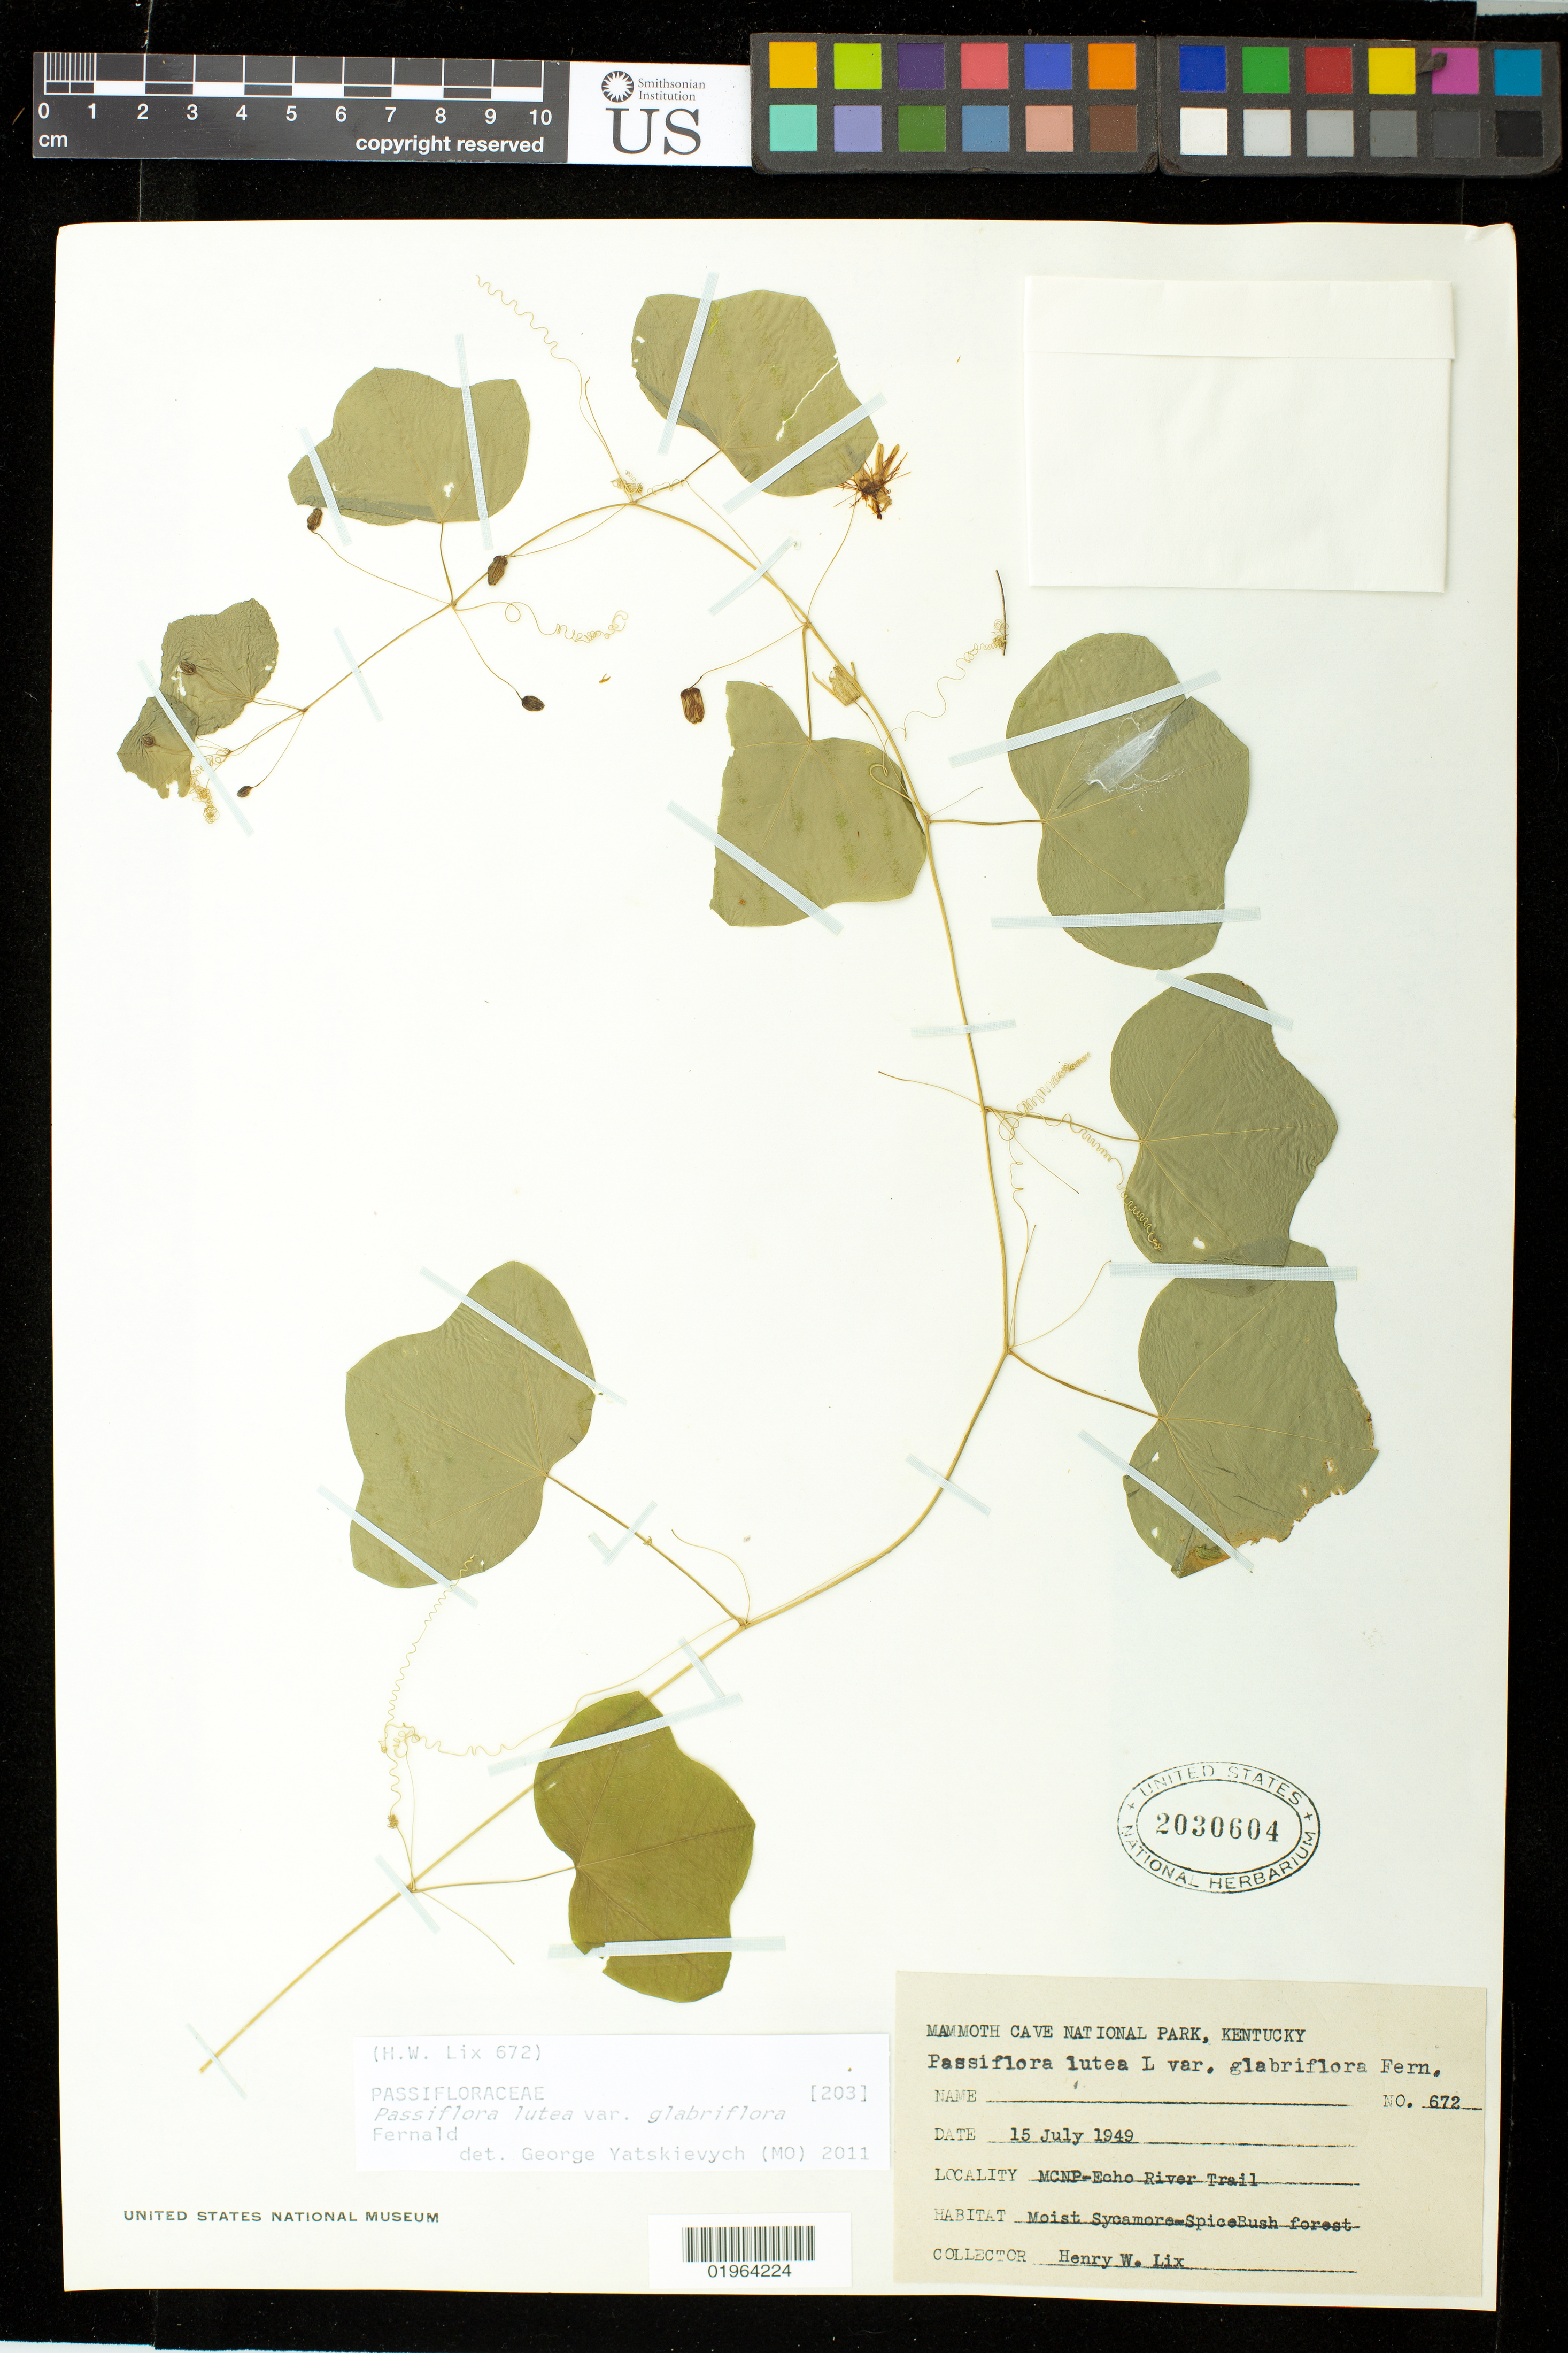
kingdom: Plantae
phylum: Tracheophyta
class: Magnoliopsida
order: Malpighiales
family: Passifloraceae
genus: Passiflora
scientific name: Passiflora lutea var. glabriflora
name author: Fernald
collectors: H. W. Lix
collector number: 672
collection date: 1949-07-15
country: United States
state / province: Kentucky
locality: Mammoth Cave National Park. MCNP- Echo River Trail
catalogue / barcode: US 2030604